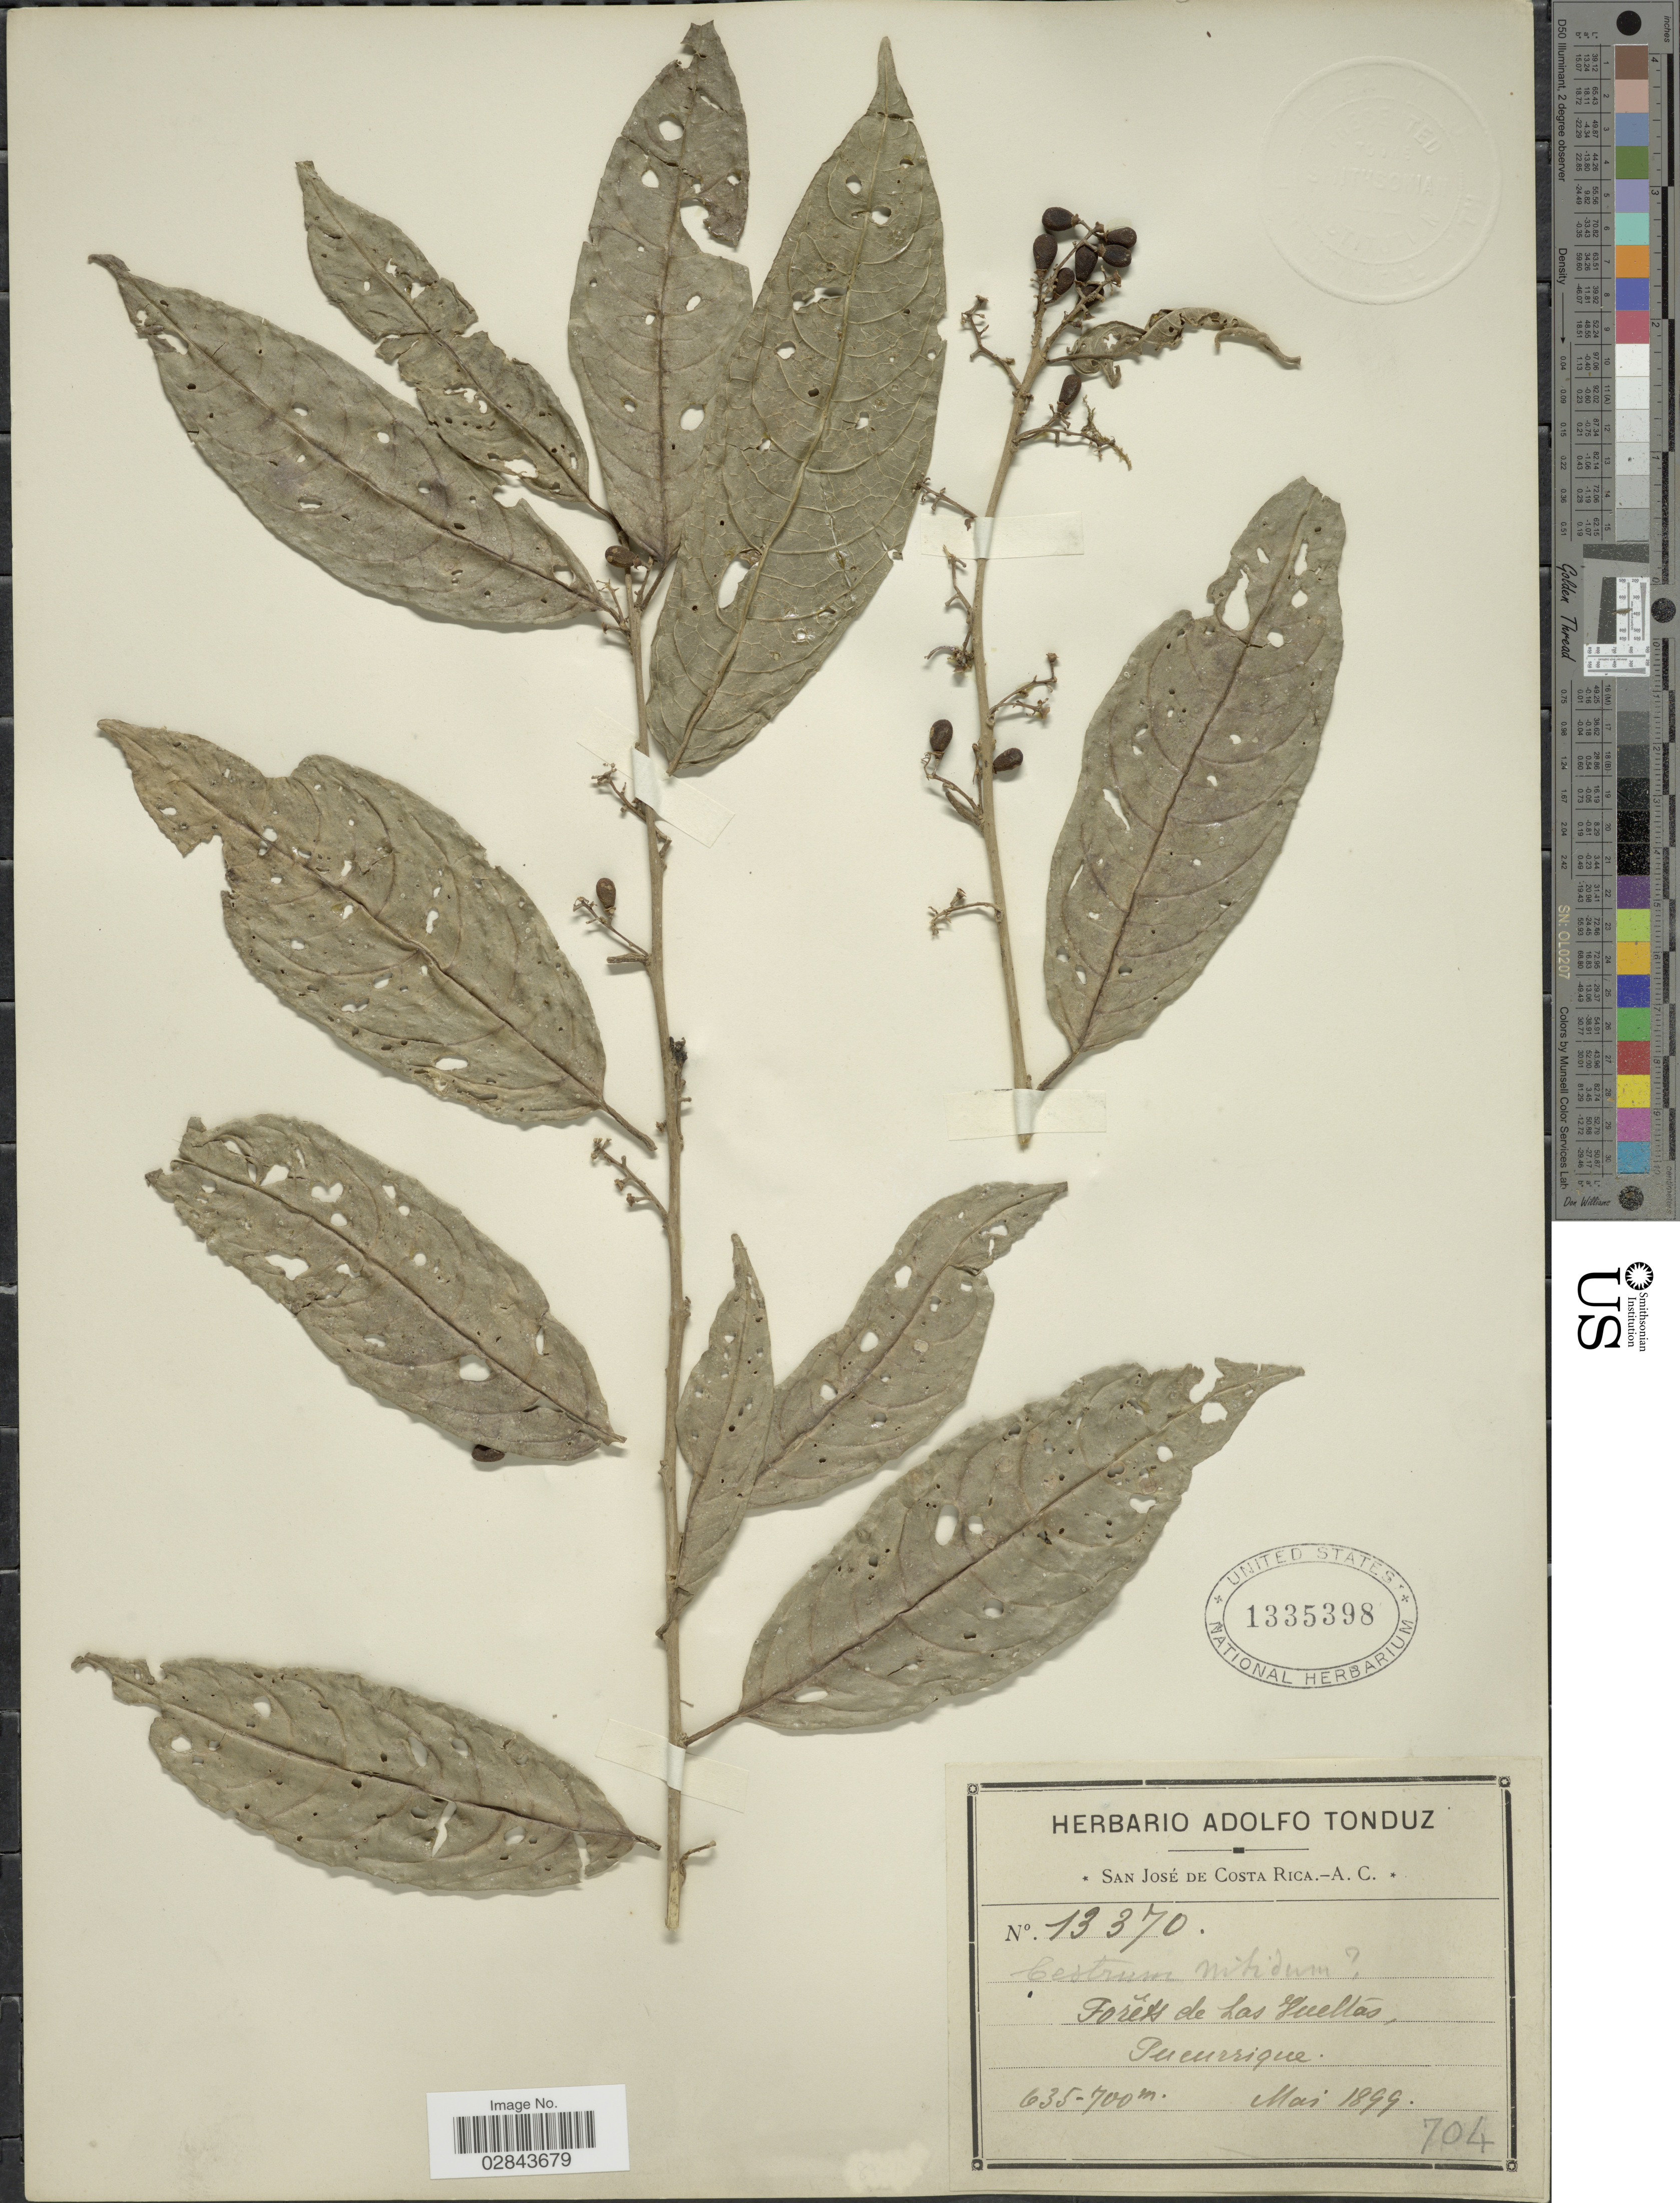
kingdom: Plantae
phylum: Tracheophyta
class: Magnoliopsida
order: Solanales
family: Solanaceae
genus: Cestrum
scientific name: Cestrum nitidum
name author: M. Martens & Galeotti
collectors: ex Herb. Adolfo Tonduz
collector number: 13370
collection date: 1899-05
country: Costa Rica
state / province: San José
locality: Forêts de Las Vueltas, Pucurrique.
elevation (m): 635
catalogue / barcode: US 1335398